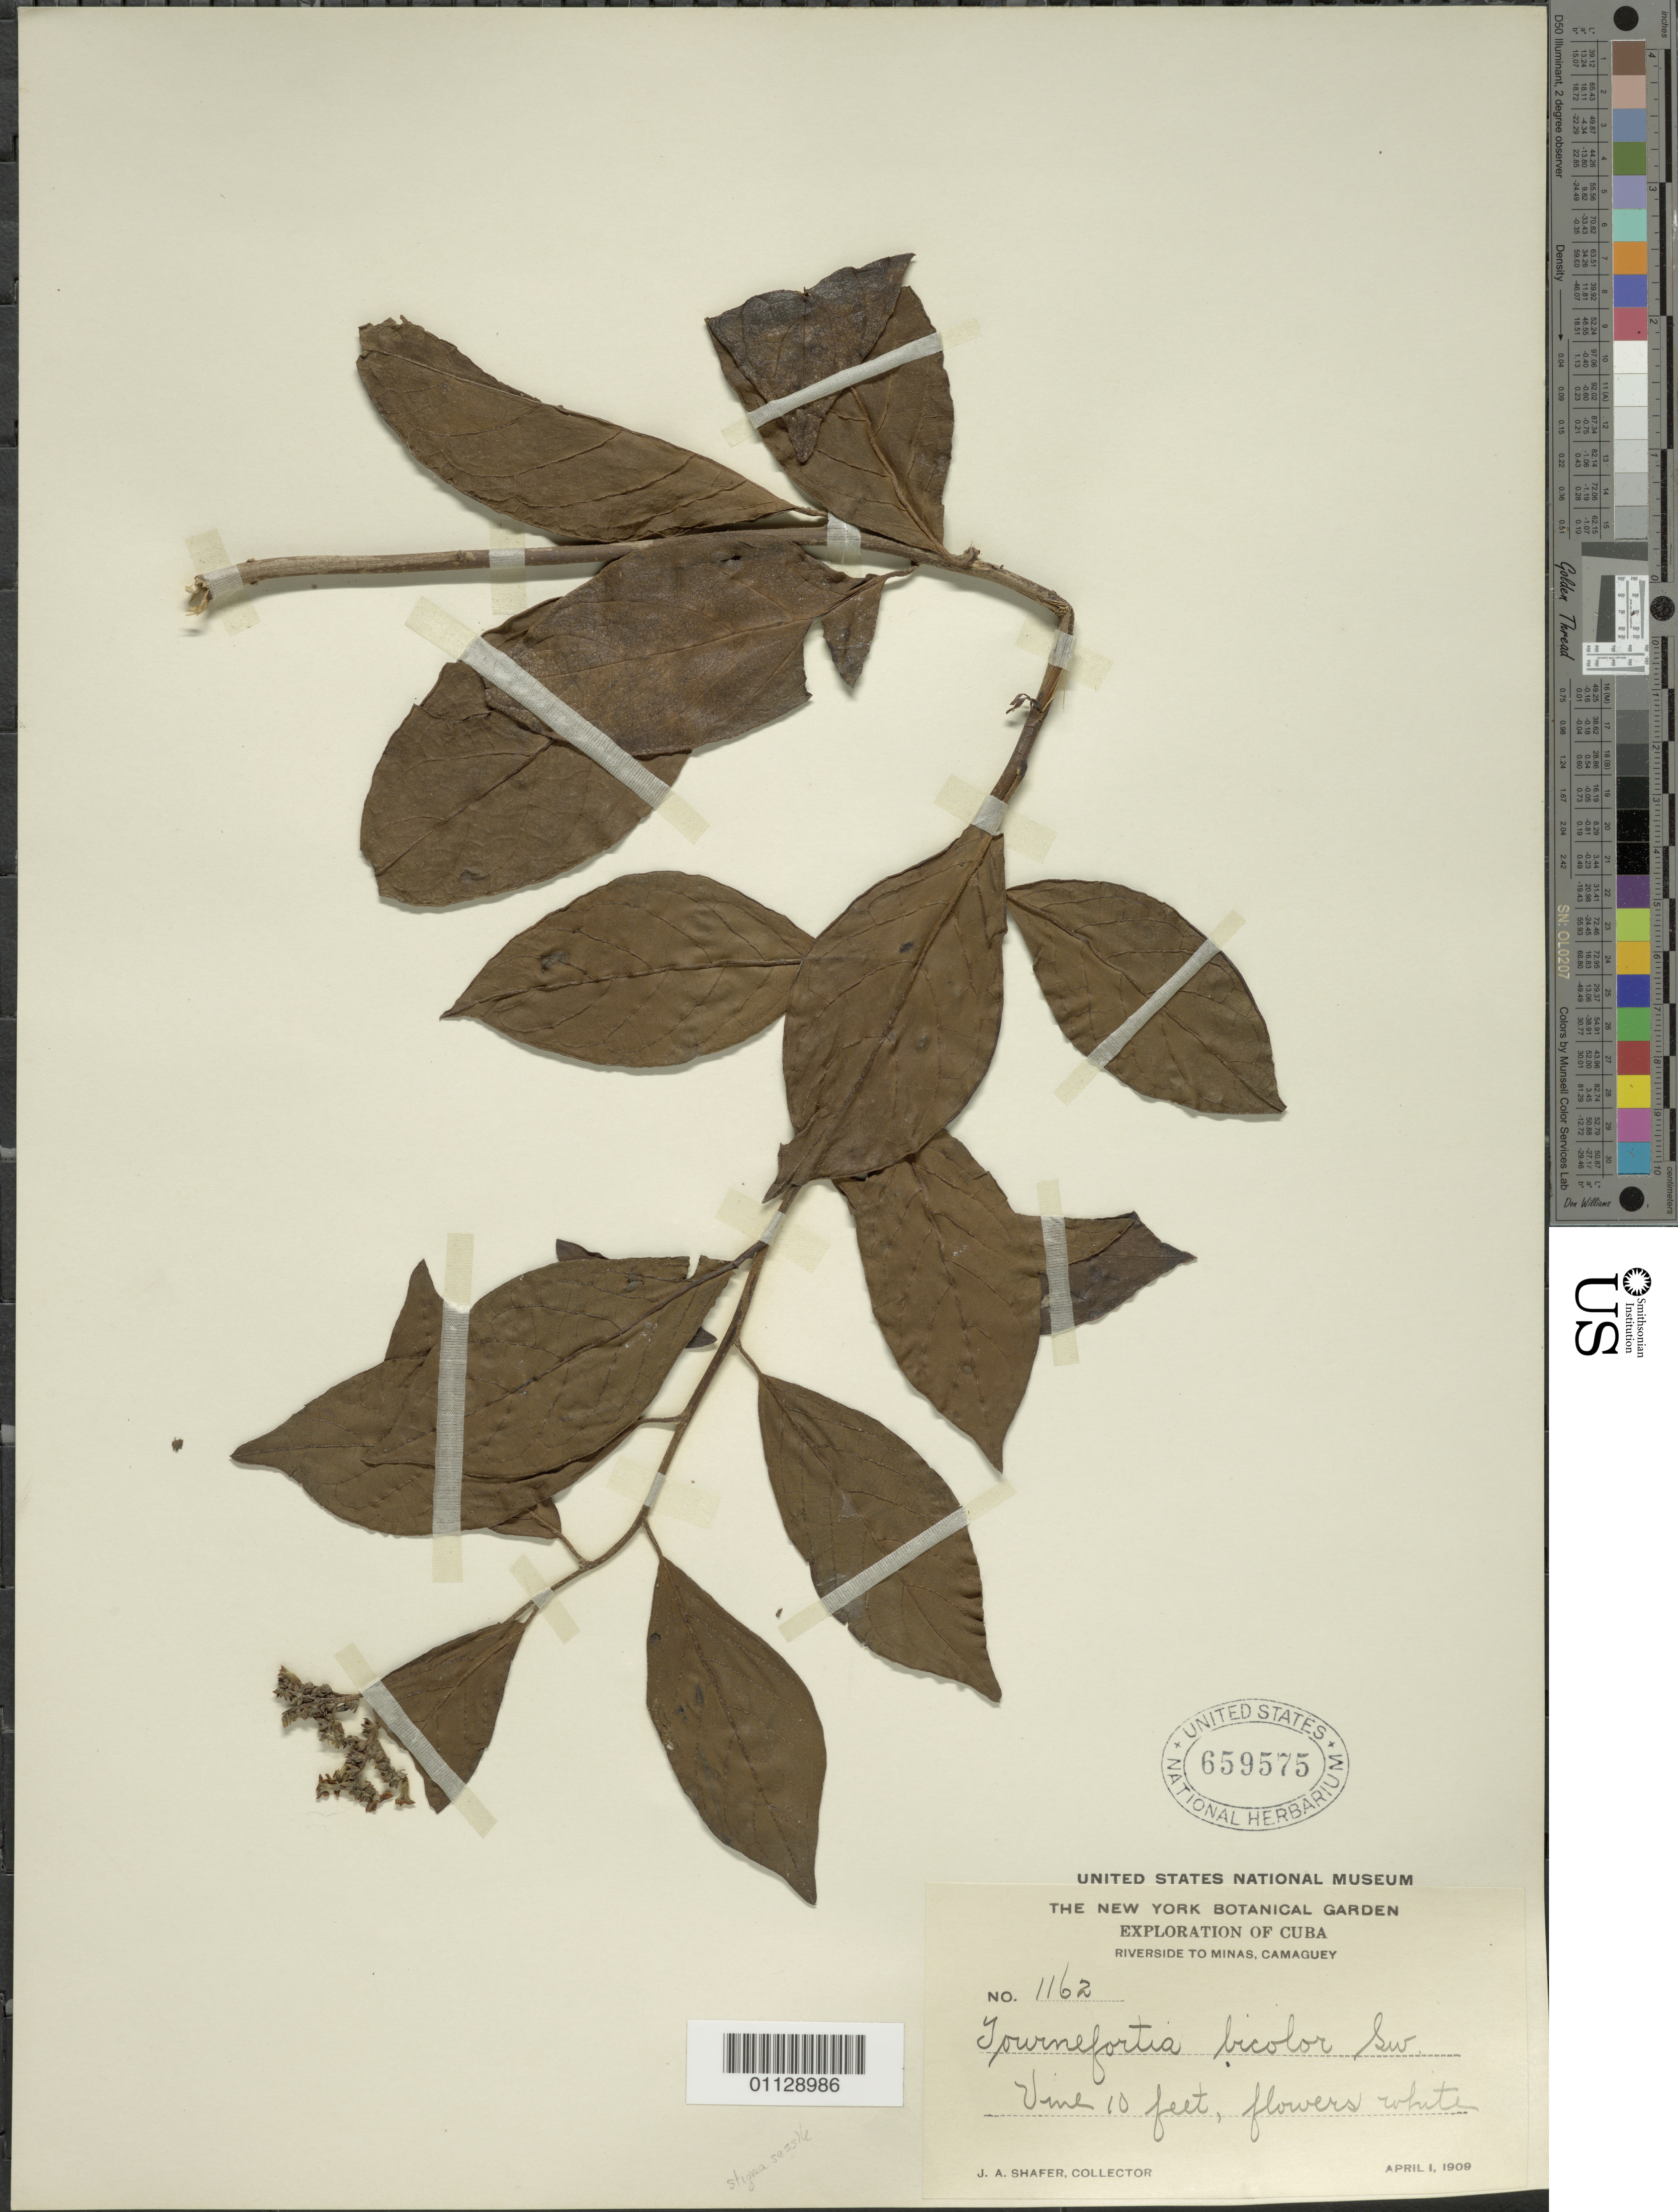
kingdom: Plantae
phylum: Tracheophyta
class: Magnoliopsida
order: Boraginales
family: Heliotropiaceae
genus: Tournefortia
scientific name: Tournefortia bicolor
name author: Sw.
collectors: J. A. Shafer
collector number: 1162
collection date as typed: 01 Mar 1909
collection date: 1909-03-01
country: Cuba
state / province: Camagüey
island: Cuba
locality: Vine 10 feet, flowers white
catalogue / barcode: US 659575